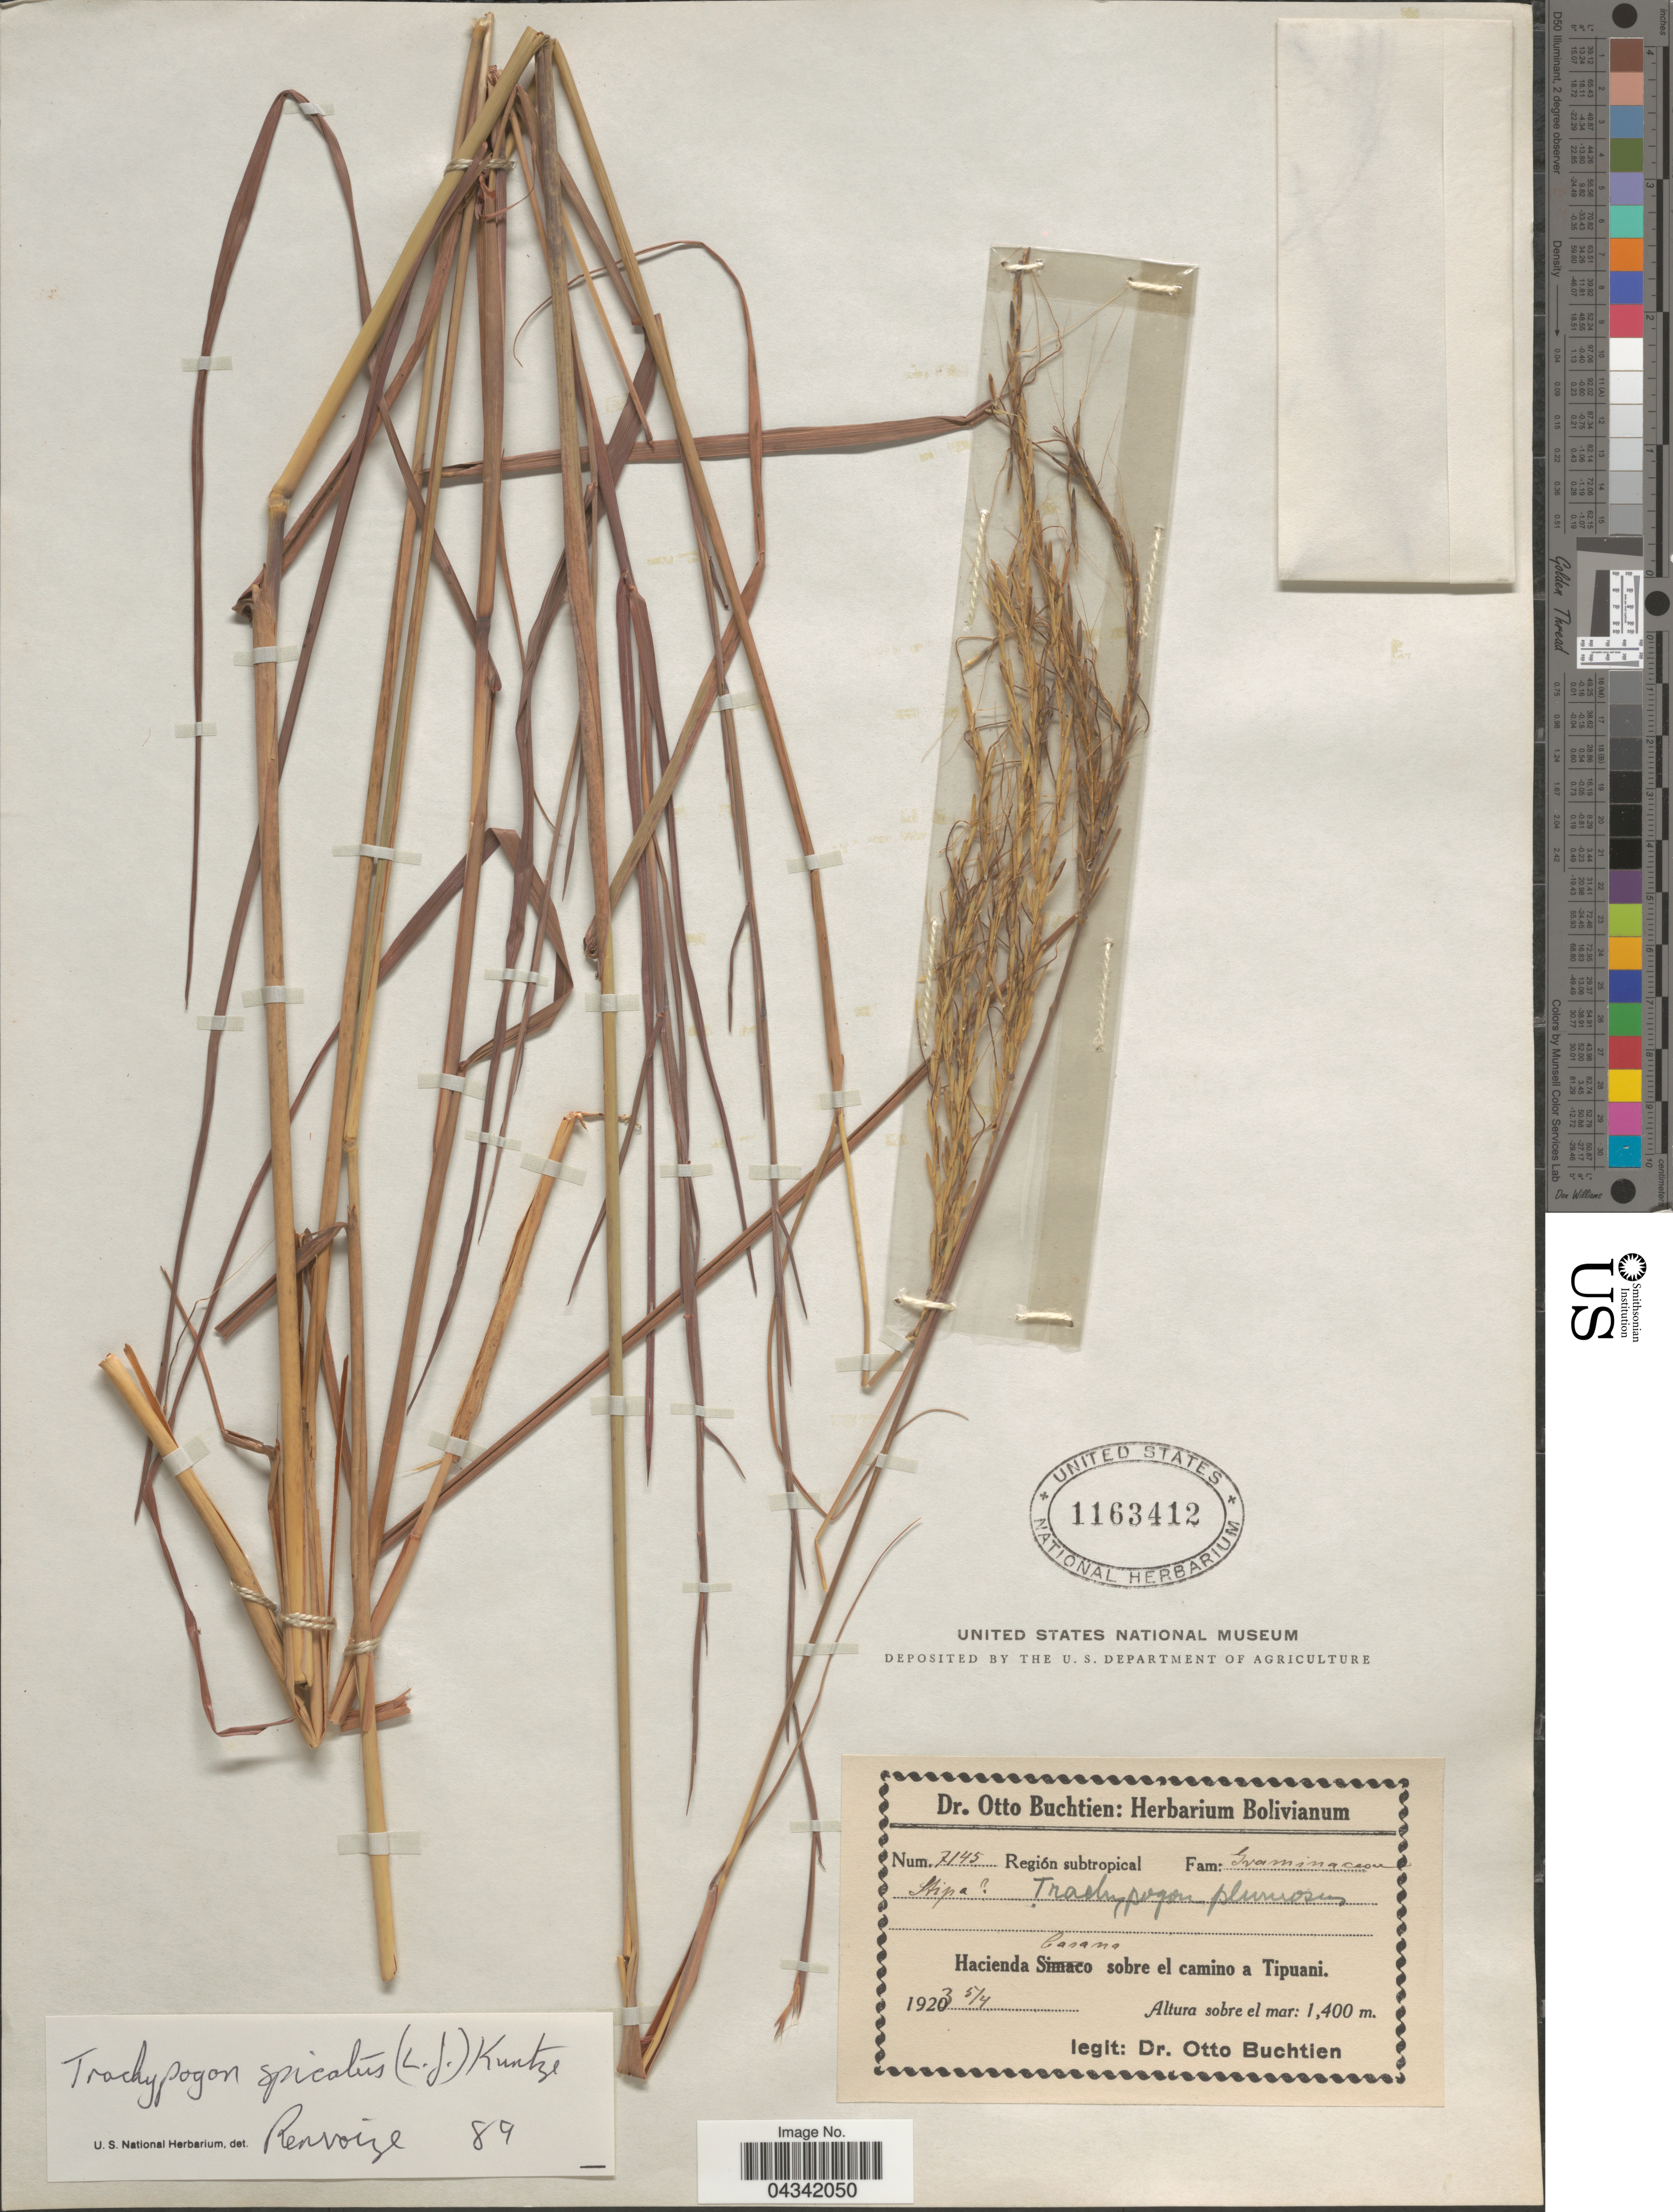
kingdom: Plantae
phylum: Tracheophyta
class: Liliopsida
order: Poales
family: Poaceae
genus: Trachypogon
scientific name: Trachypogon spicatus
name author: (L. f.) Kuntze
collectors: O. Buchtien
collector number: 7145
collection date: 1923-04-05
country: Bolivia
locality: Región subtropical. Hacienda Casana sobre el camino a Tipuani.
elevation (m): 1400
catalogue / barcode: US 1163412